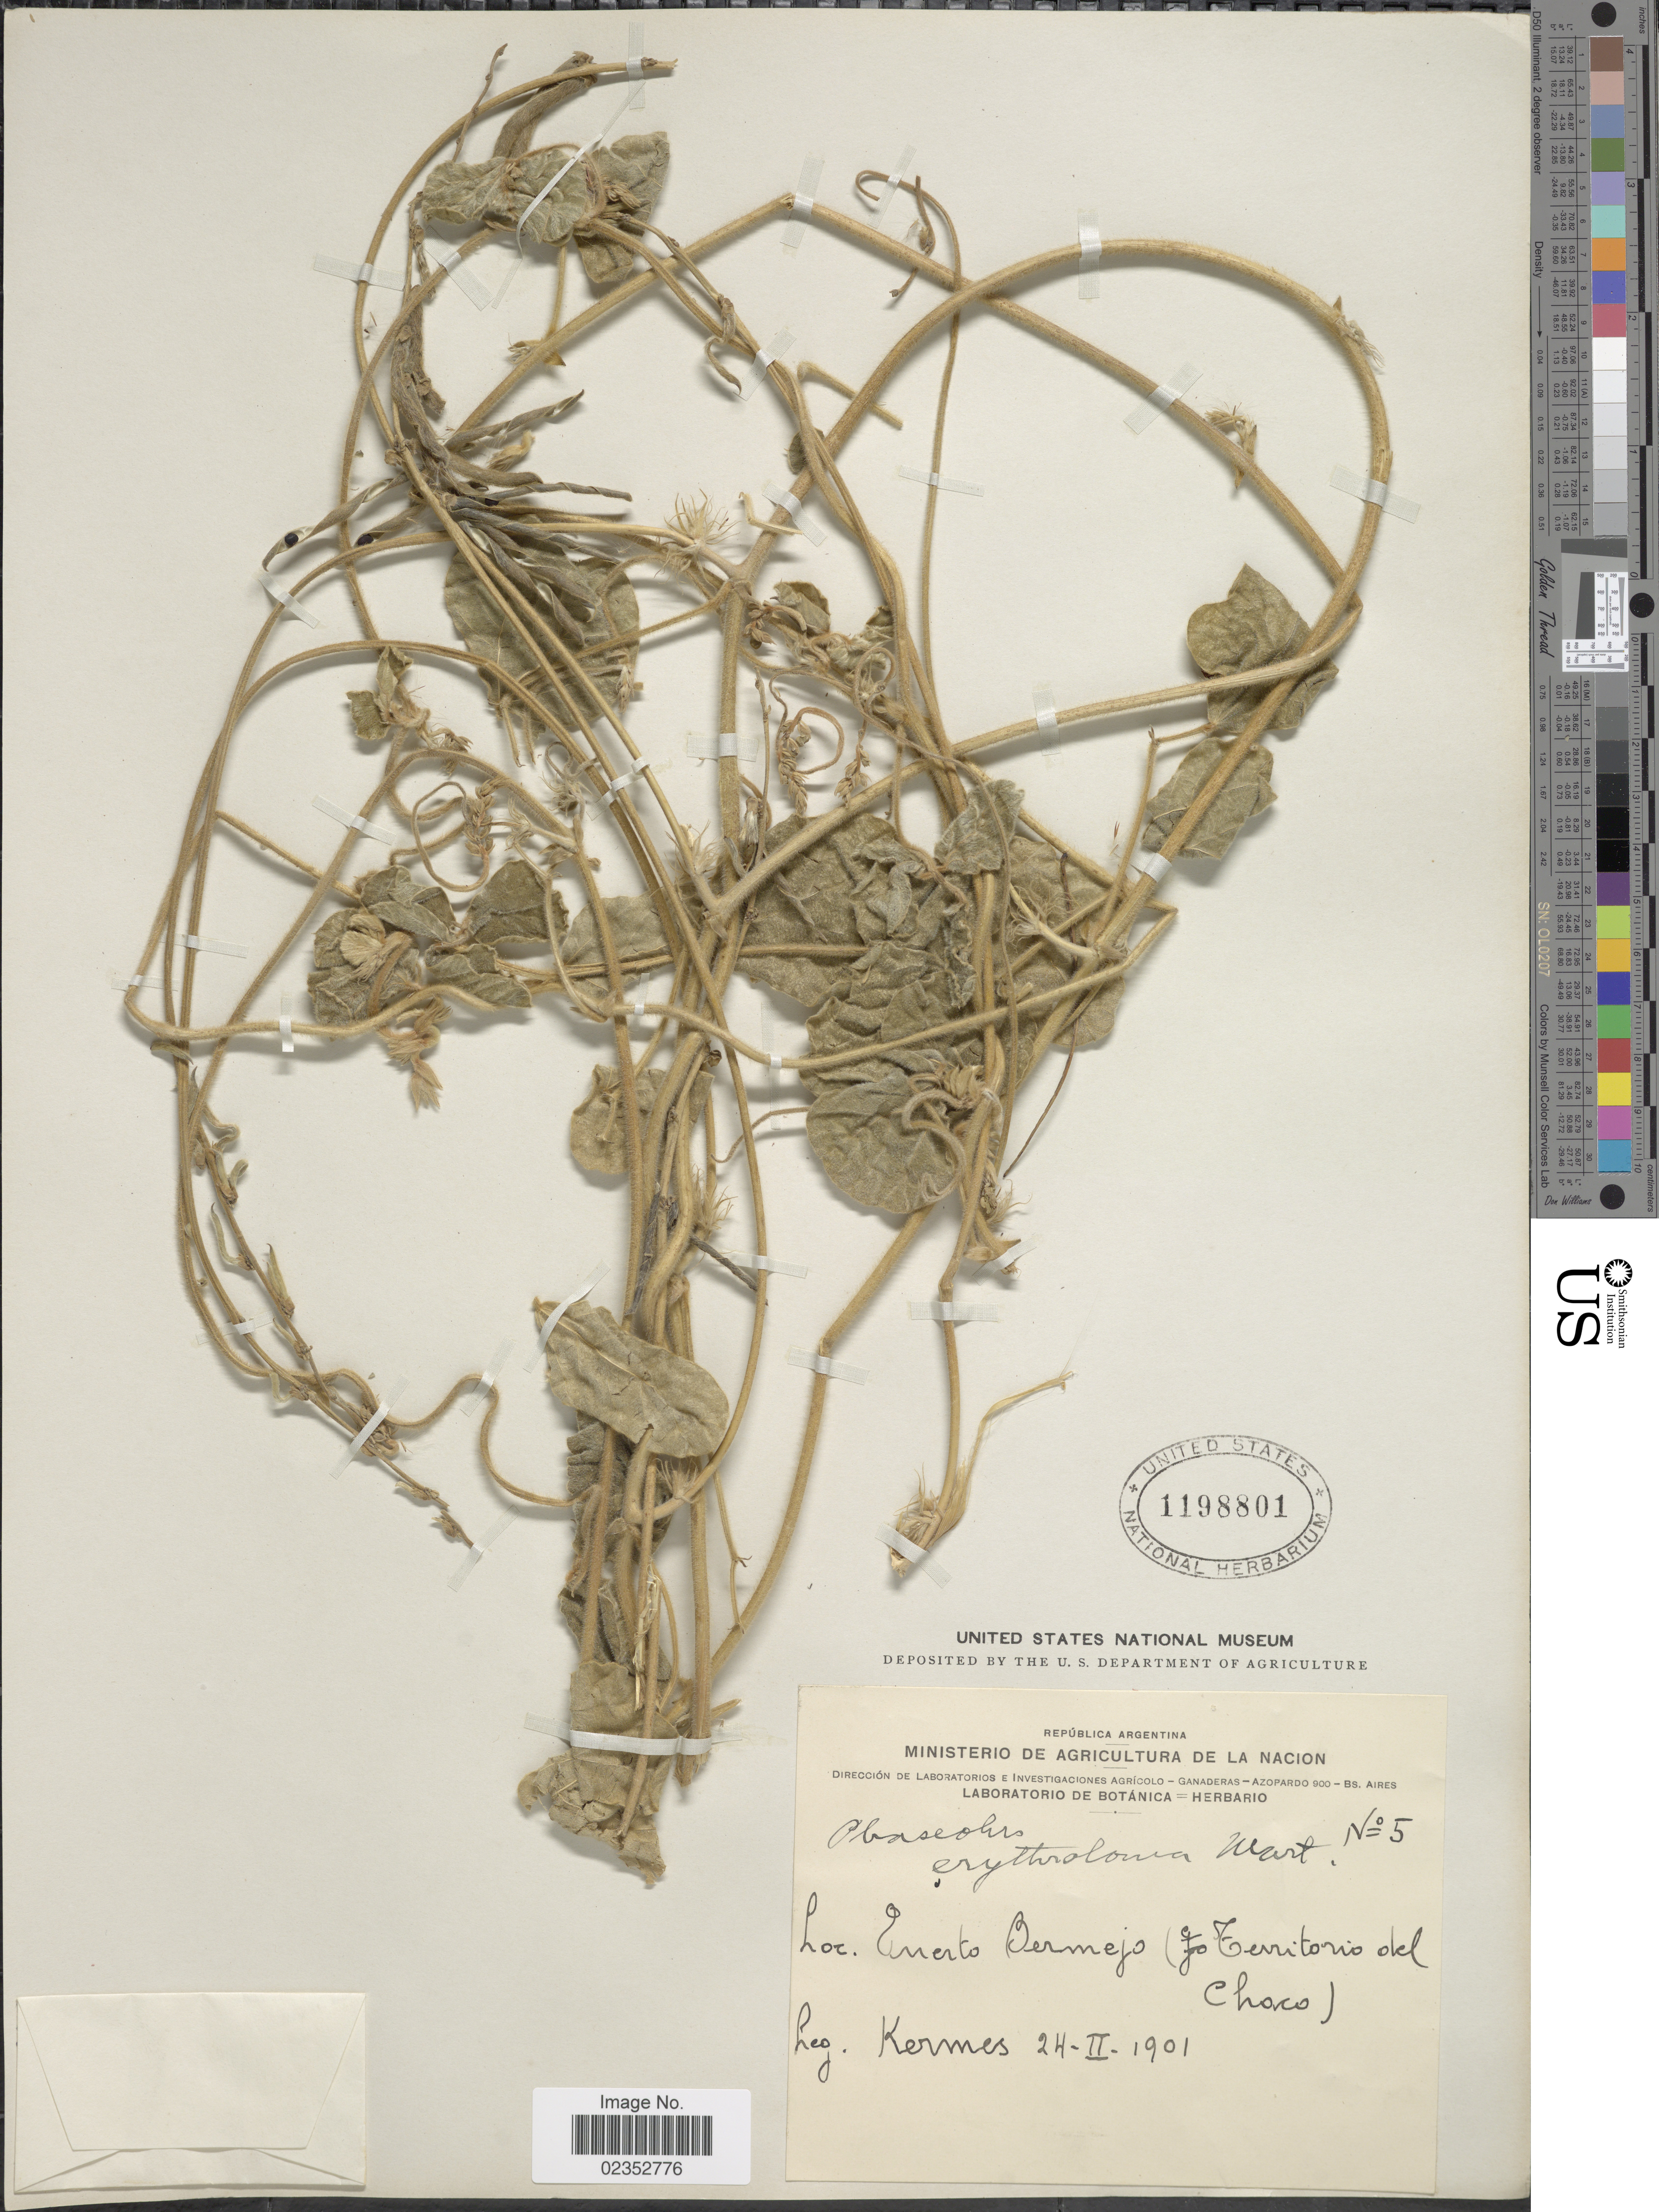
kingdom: Plantae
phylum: Tracheophyta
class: Magnoliopsida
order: Fabales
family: Fabaceae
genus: Macroptilium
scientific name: Macroptilium erythroloma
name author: (Mart. ex Benth.) Urb.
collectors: Kermes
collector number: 5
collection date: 1901-02-24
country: Argentina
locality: Puerto Bermejo (Territorio del Chaco).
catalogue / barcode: US 1198801